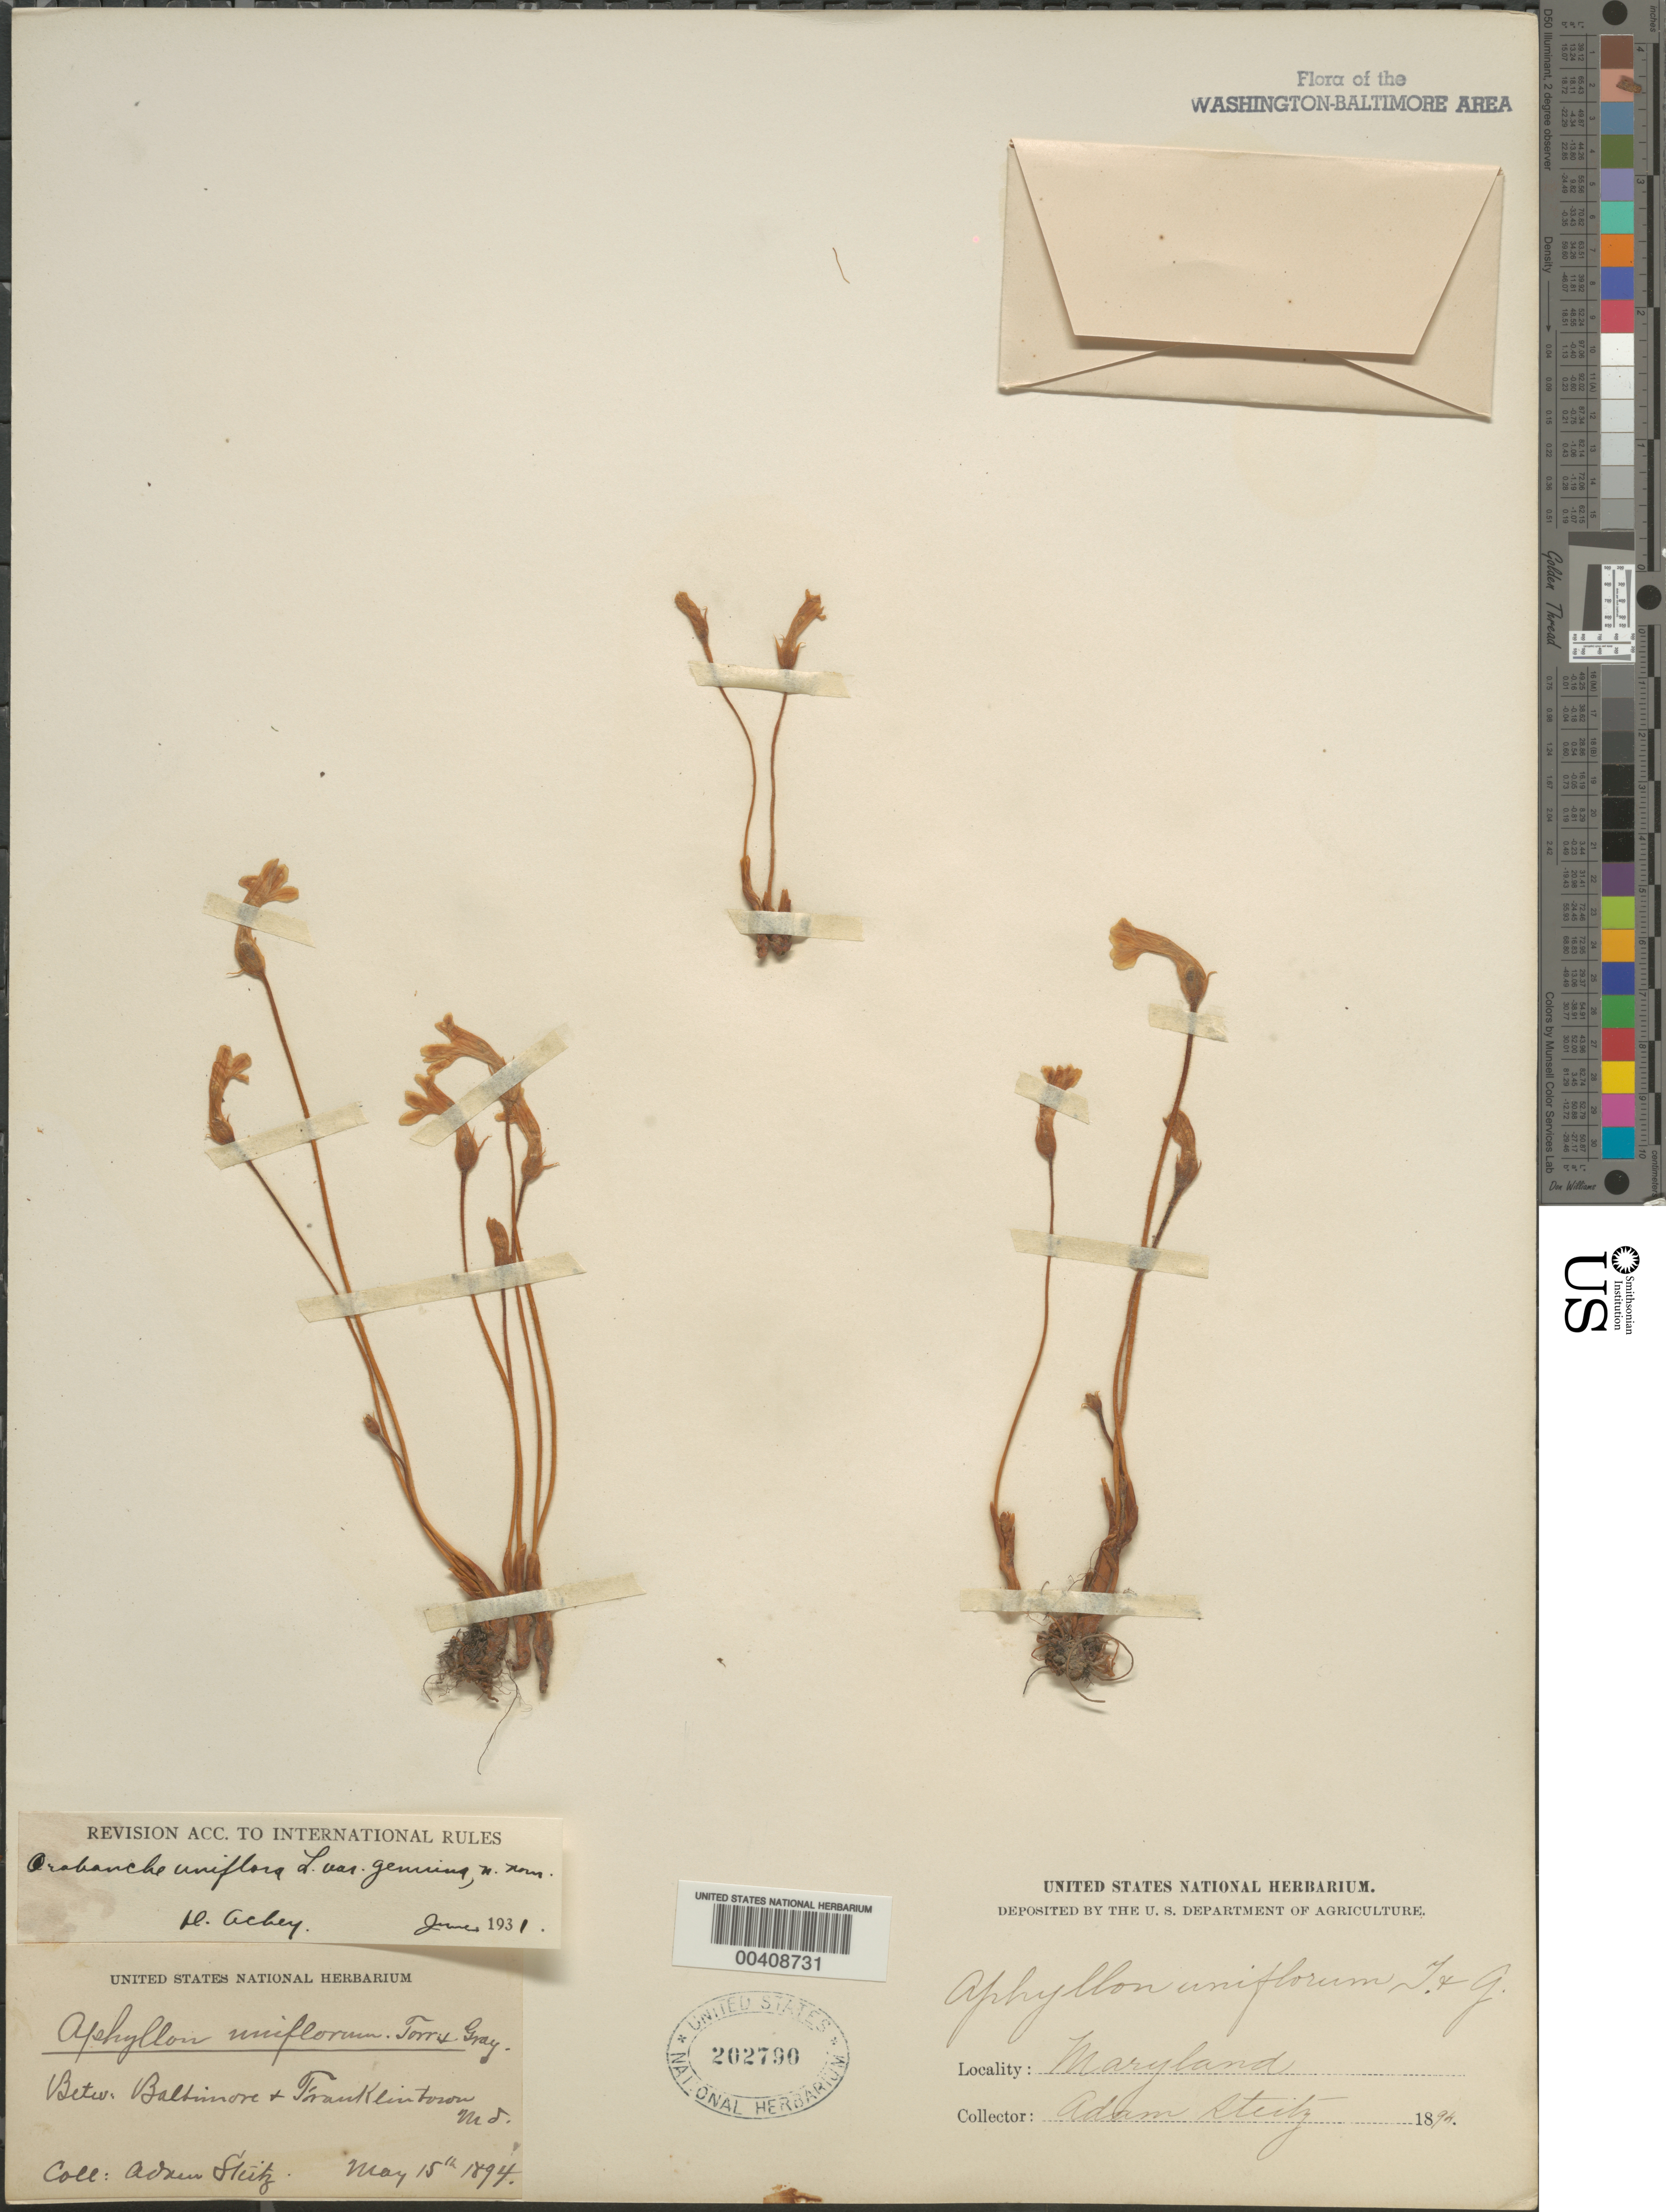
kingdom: Plantae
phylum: Tracheophyta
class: Magnoliopsida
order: Lamiales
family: Orobanchaceae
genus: Orobanche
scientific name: Orobanche uniflora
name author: L.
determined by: Achey, H.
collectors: W. R. Maxon & P. C. Standley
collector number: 275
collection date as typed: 17 May 1916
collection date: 1916-05-17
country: United States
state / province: Maryland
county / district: Montgomery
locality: Chevy Chase Lake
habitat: Wooded slope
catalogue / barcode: US 643790